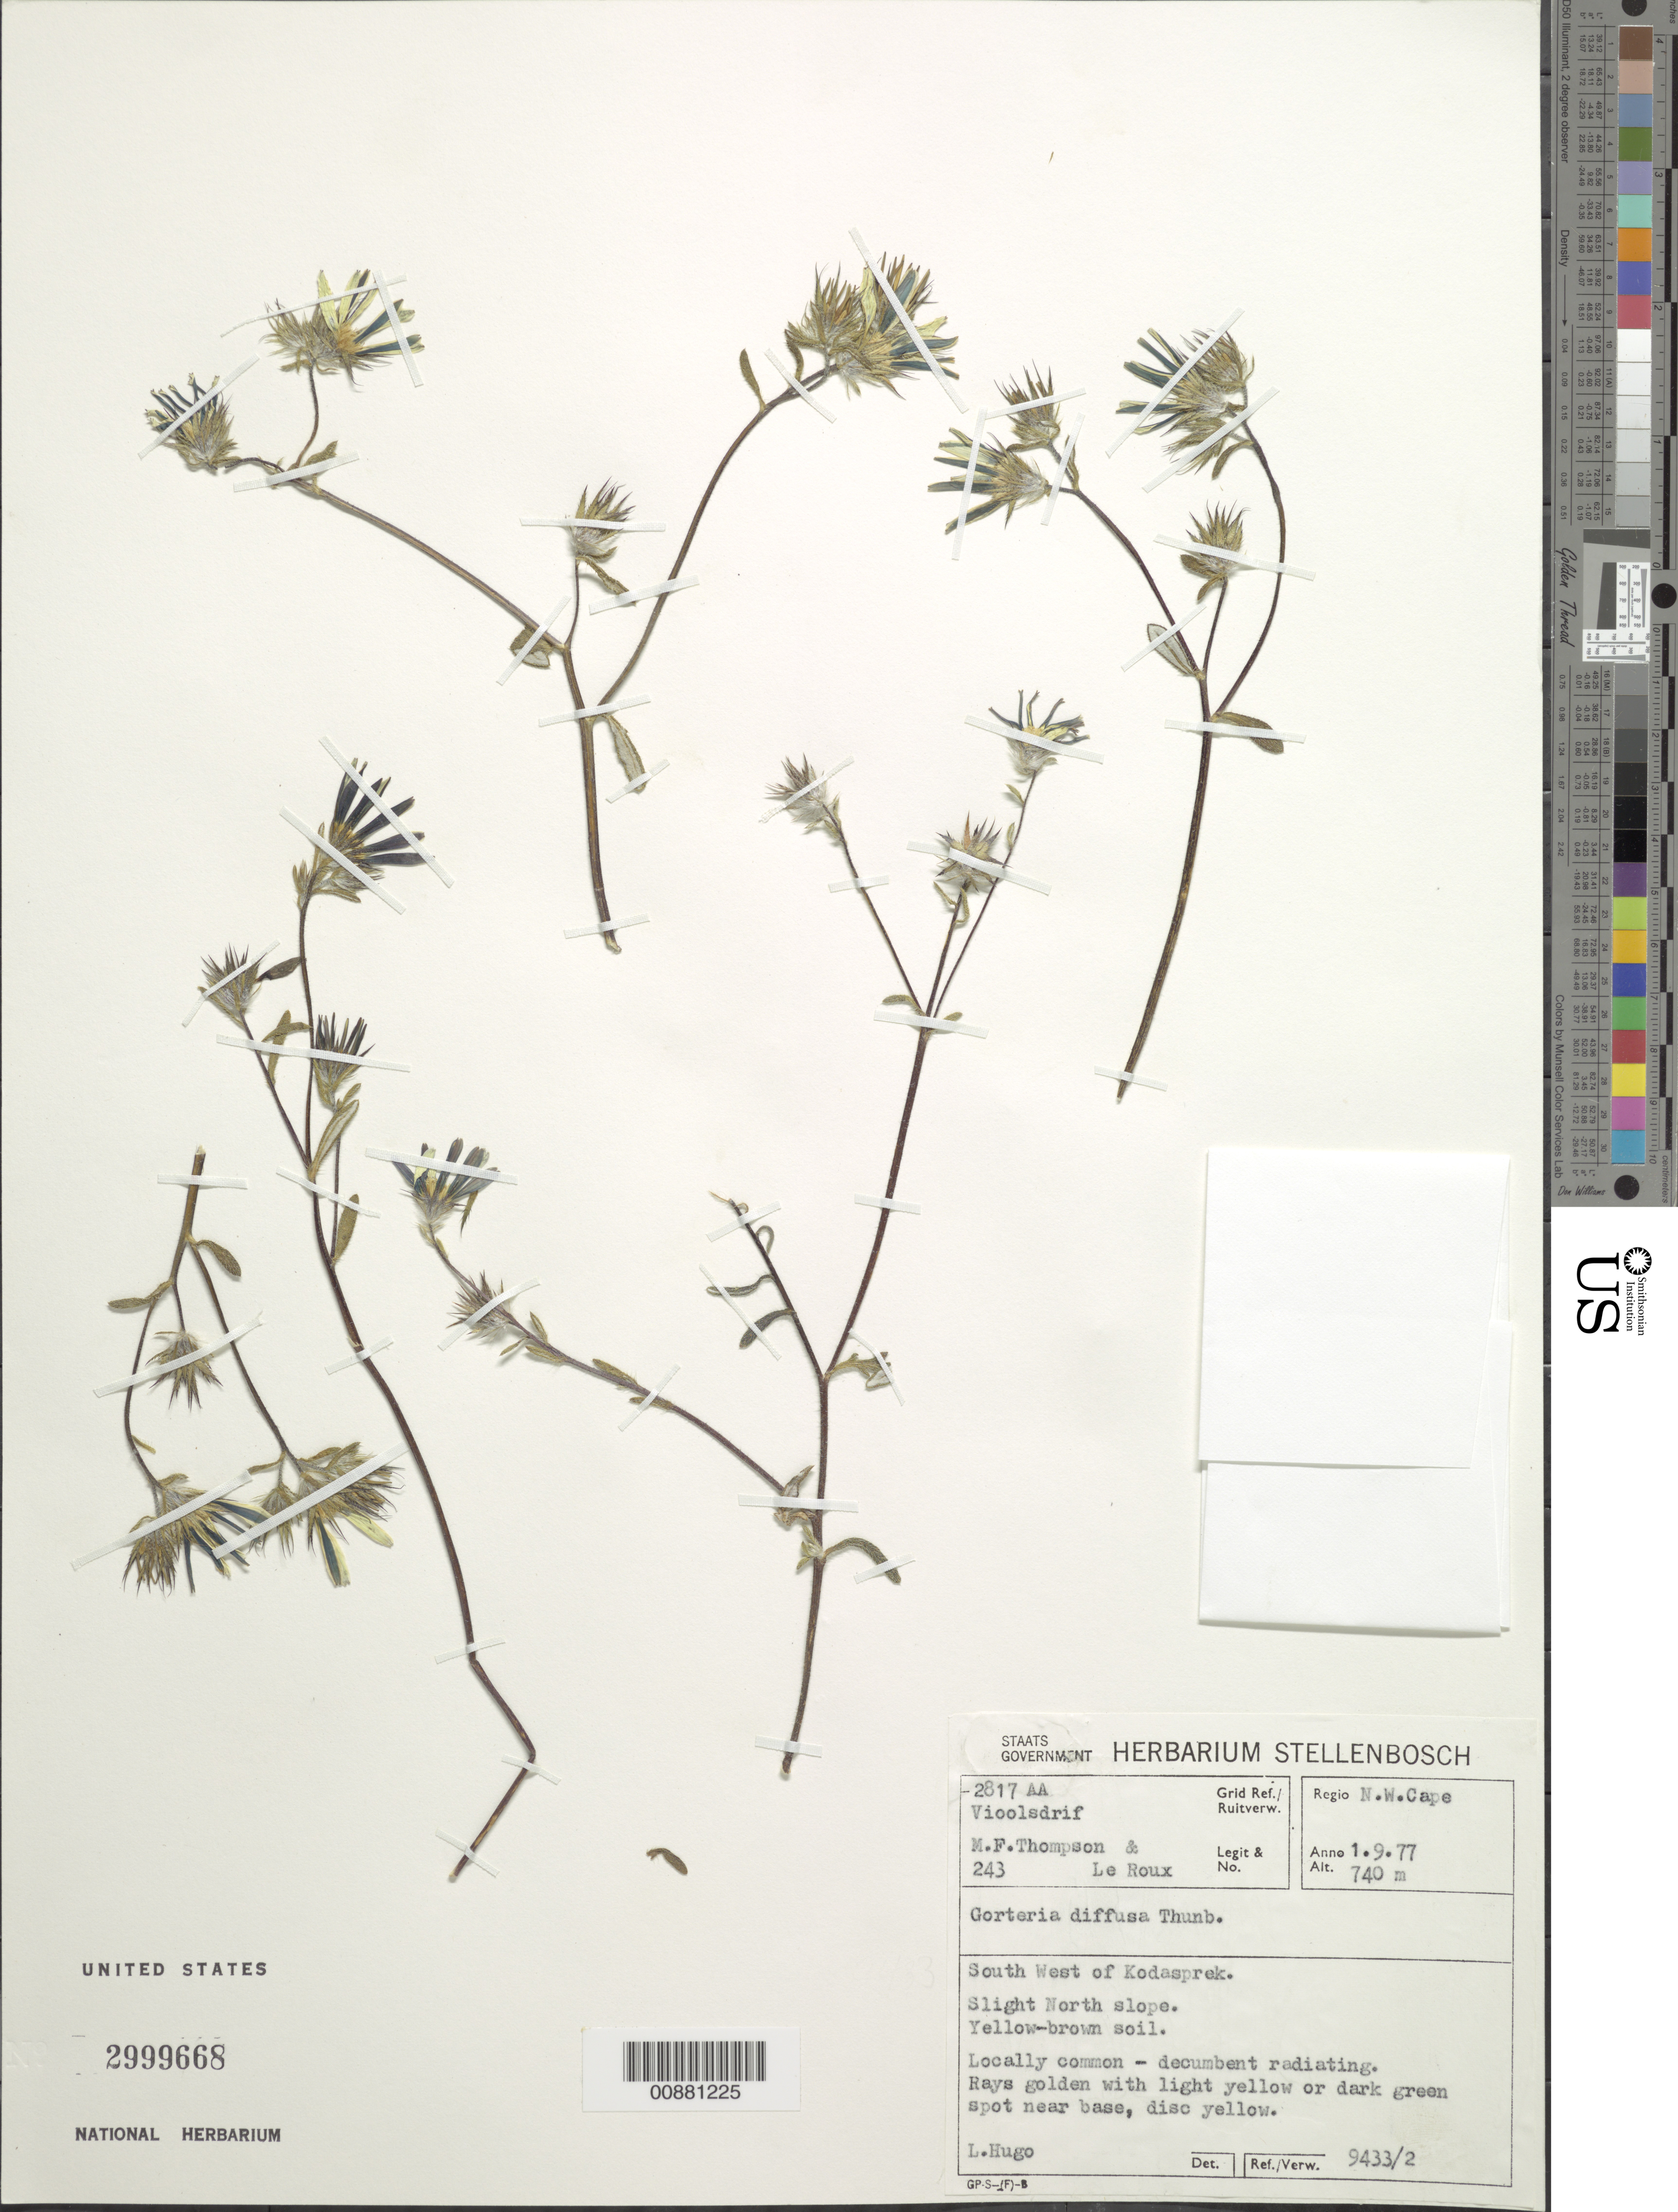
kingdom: Plantae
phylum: Tracheophyta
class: Magnoliopsida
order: Asterales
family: Asteraceae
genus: Gorteria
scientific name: Gorteria diffusa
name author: Thunb.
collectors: M. F. Thompson & -. le Roux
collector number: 243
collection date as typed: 3 February 2000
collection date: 1977-01-09 or 1977-09-01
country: South Africa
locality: SW of Kodasprek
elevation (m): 740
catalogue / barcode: US 2999668